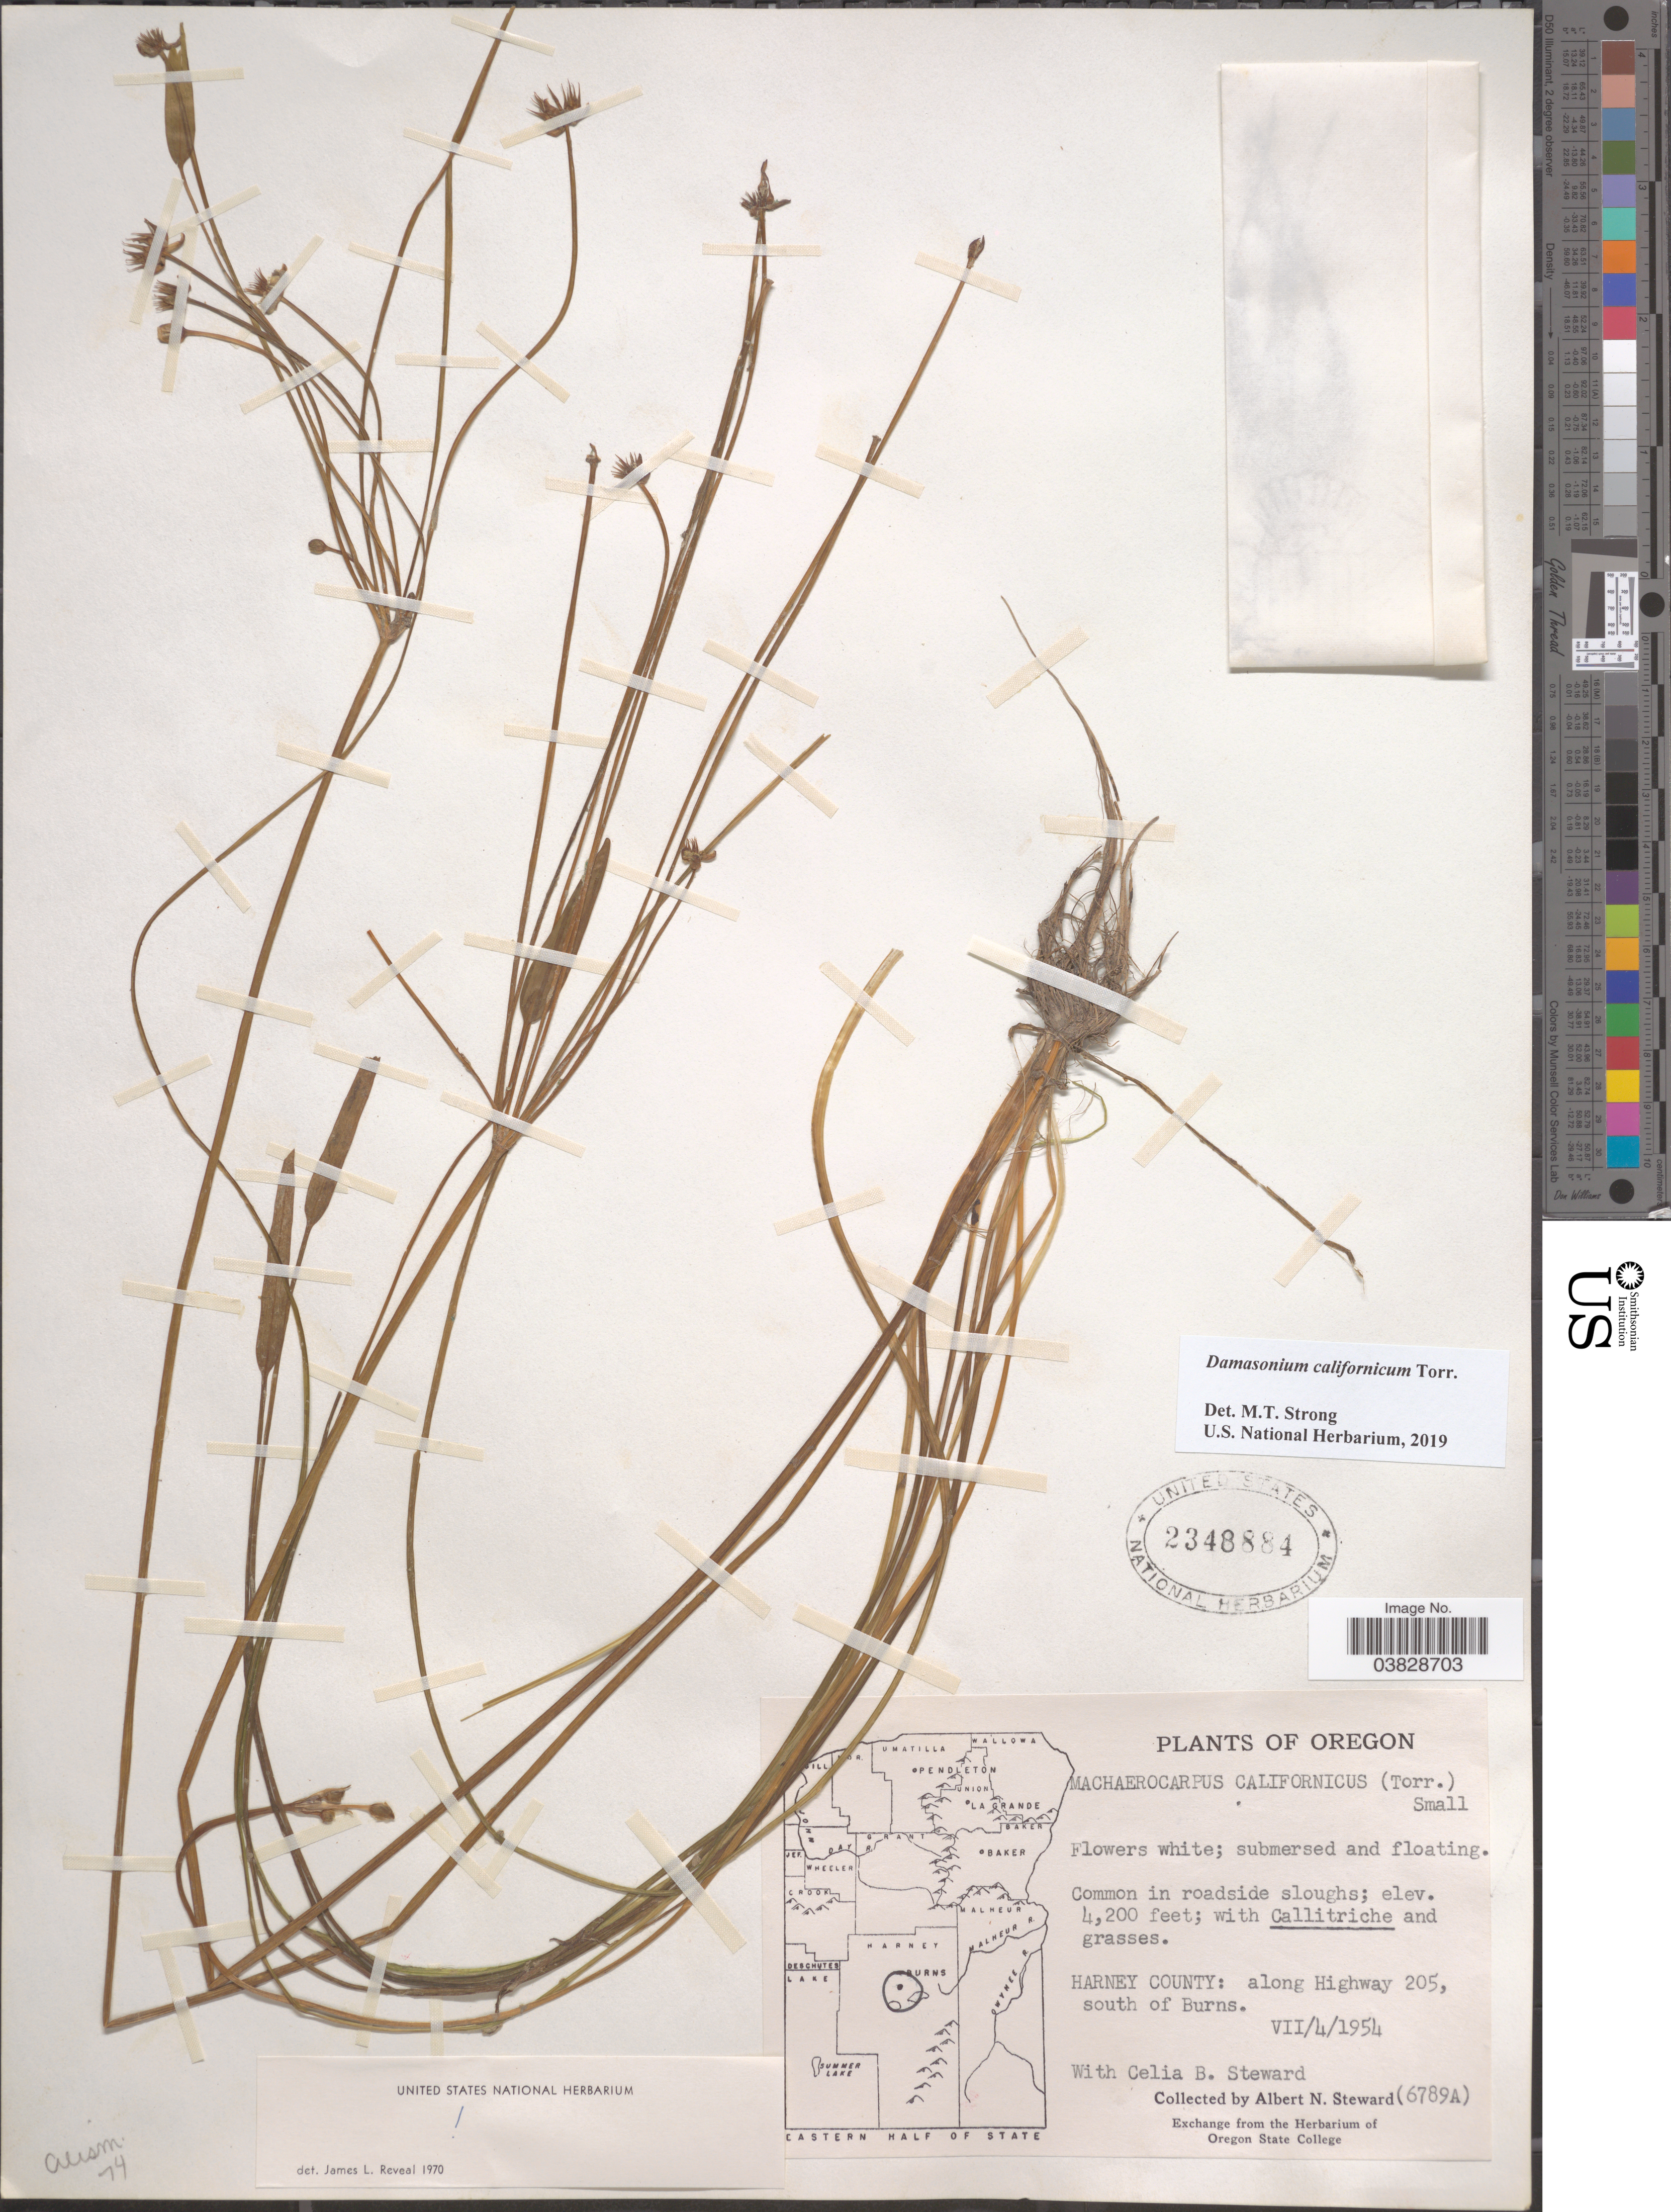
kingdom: Plantae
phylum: Tracheophyta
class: Liliopsida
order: Alismatales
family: Alismataceae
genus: Damasonium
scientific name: Damasonium californicum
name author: Torr.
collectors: A. N. Steward & C. Steward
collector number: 6789A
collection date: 1954-07-04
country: United States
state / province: Oregon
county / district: Harney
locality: In roadside sloughs. Harney County: along Highway 205, south of Burns.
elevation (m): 1280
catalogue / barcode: US 2348884